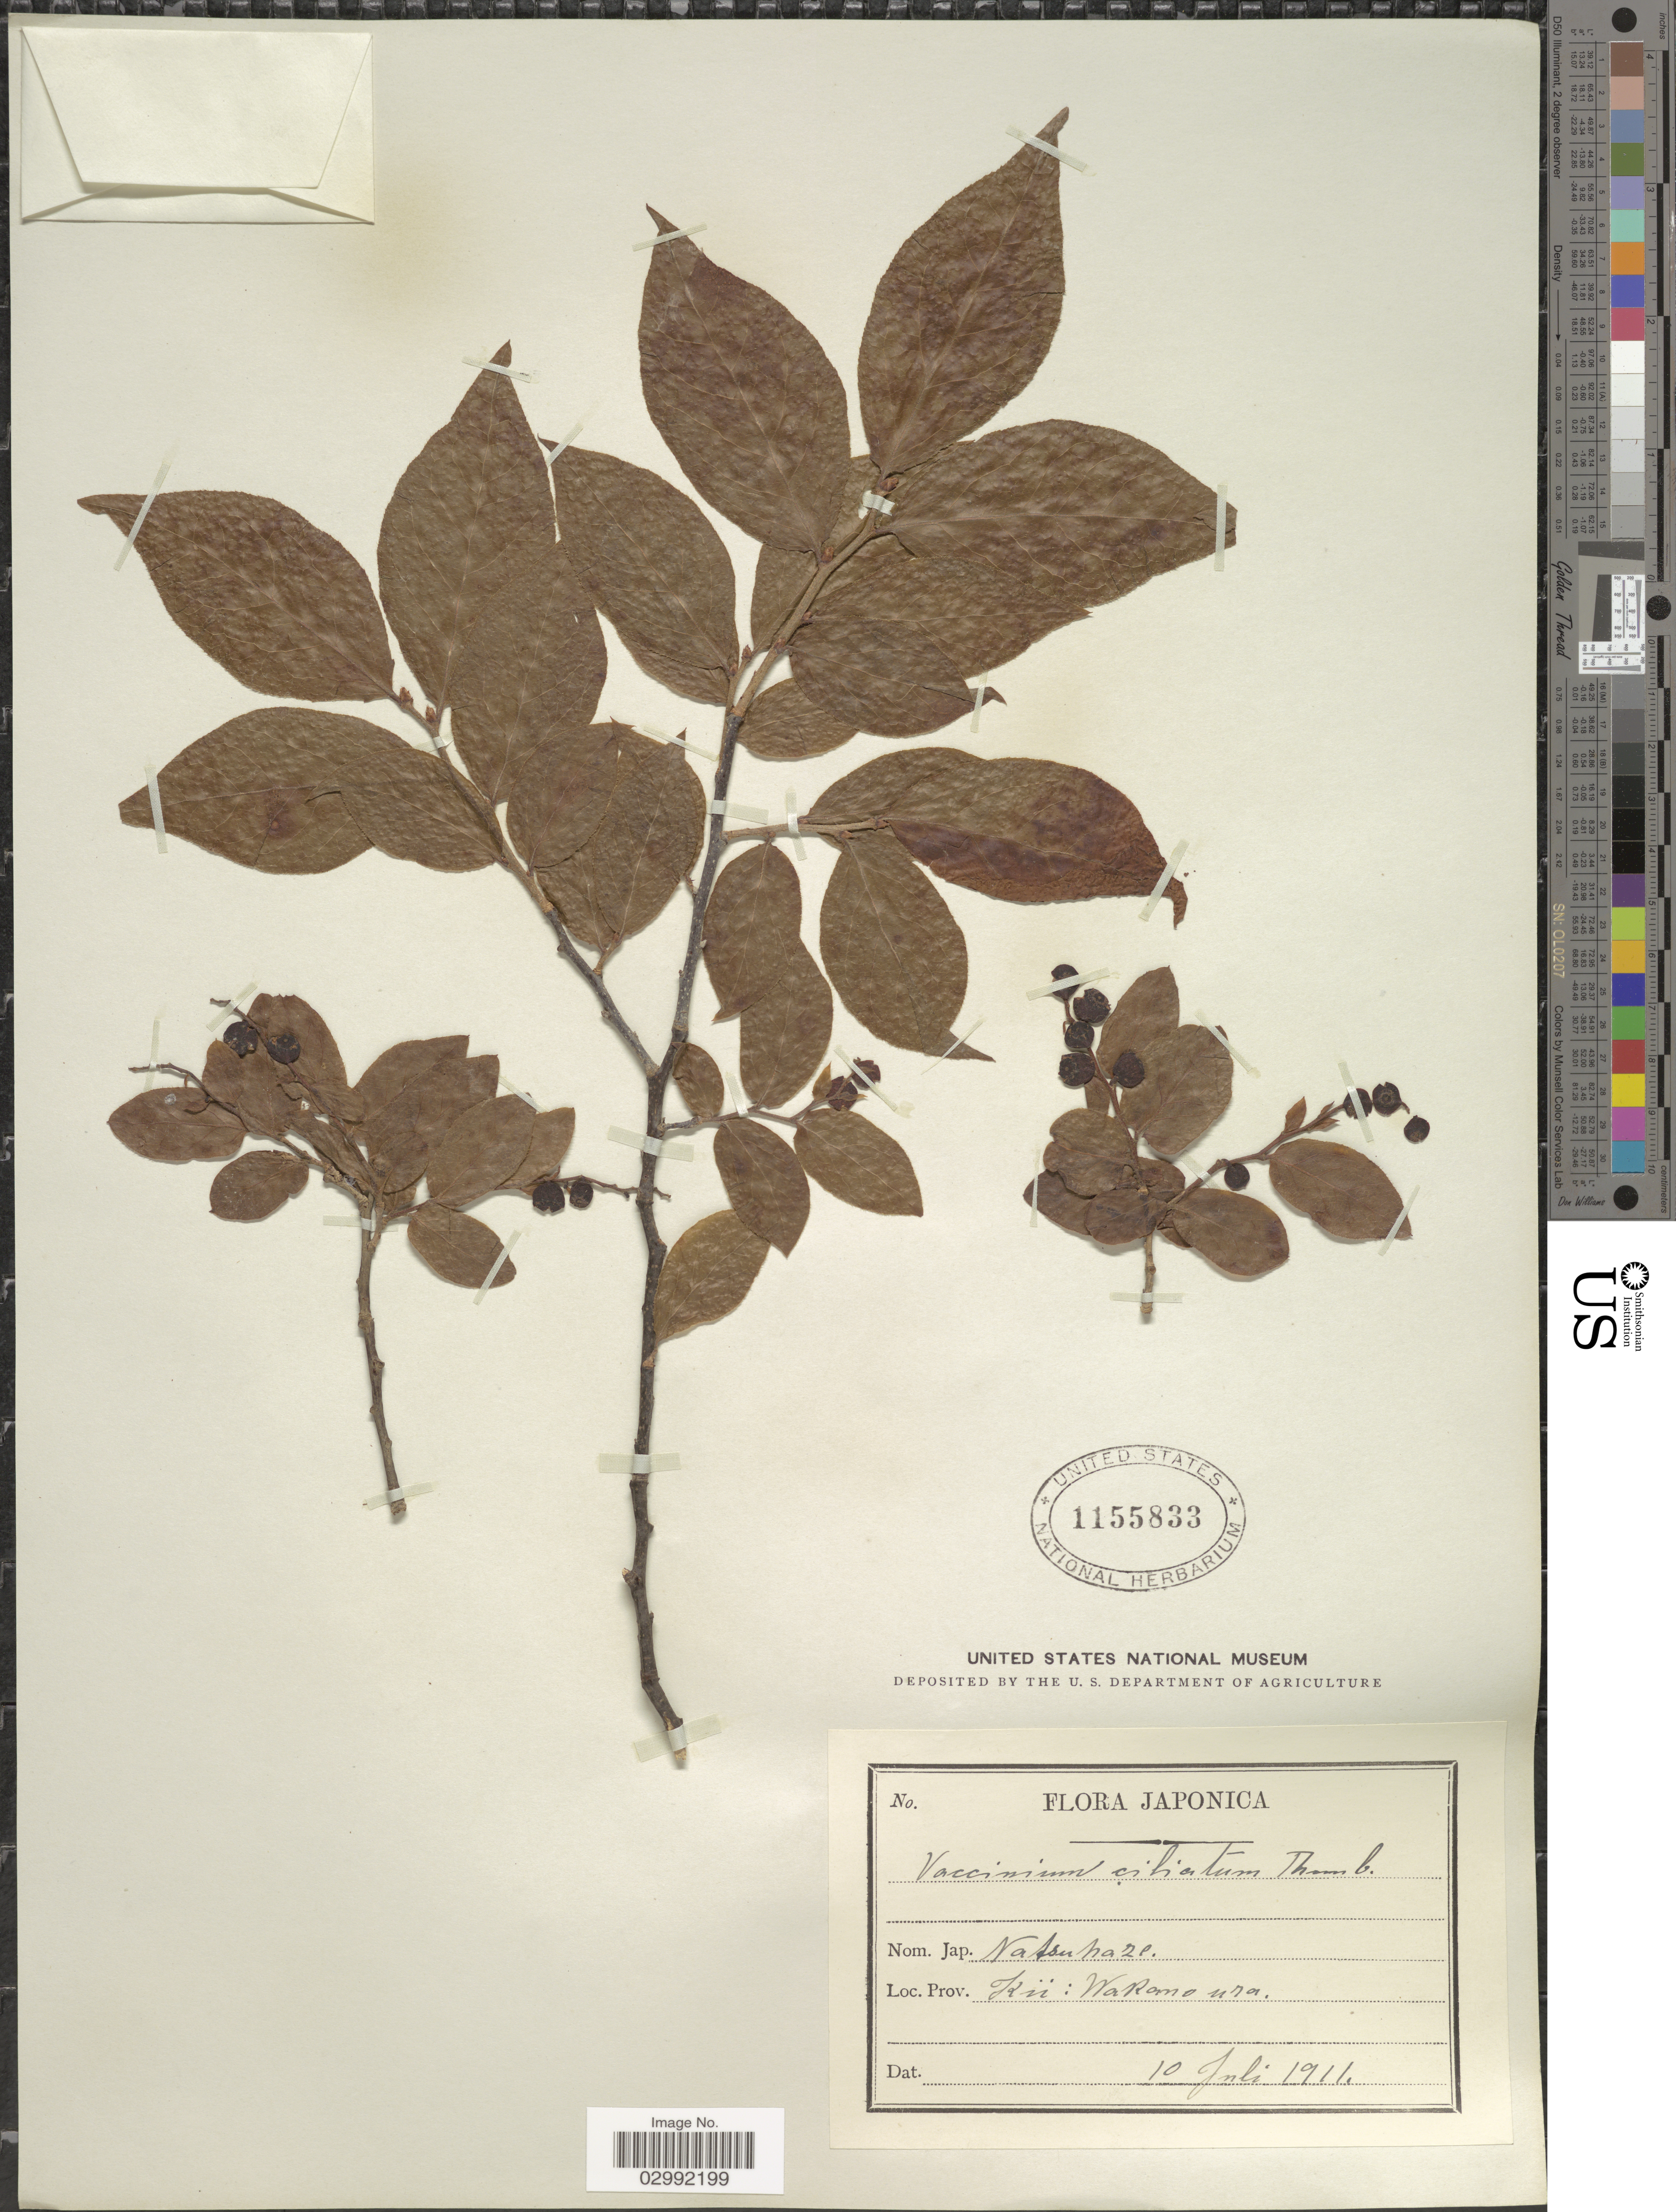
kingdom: Plantae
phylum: Tracheophyta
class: Magnoliopsida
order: Ericales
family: Ericaceae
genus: Vaccinium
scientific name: Vaccinium oldhamii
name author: Miq.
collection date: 1911-07-10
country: Japan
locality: Kii: Wakamoura.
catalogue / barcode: US 1155833